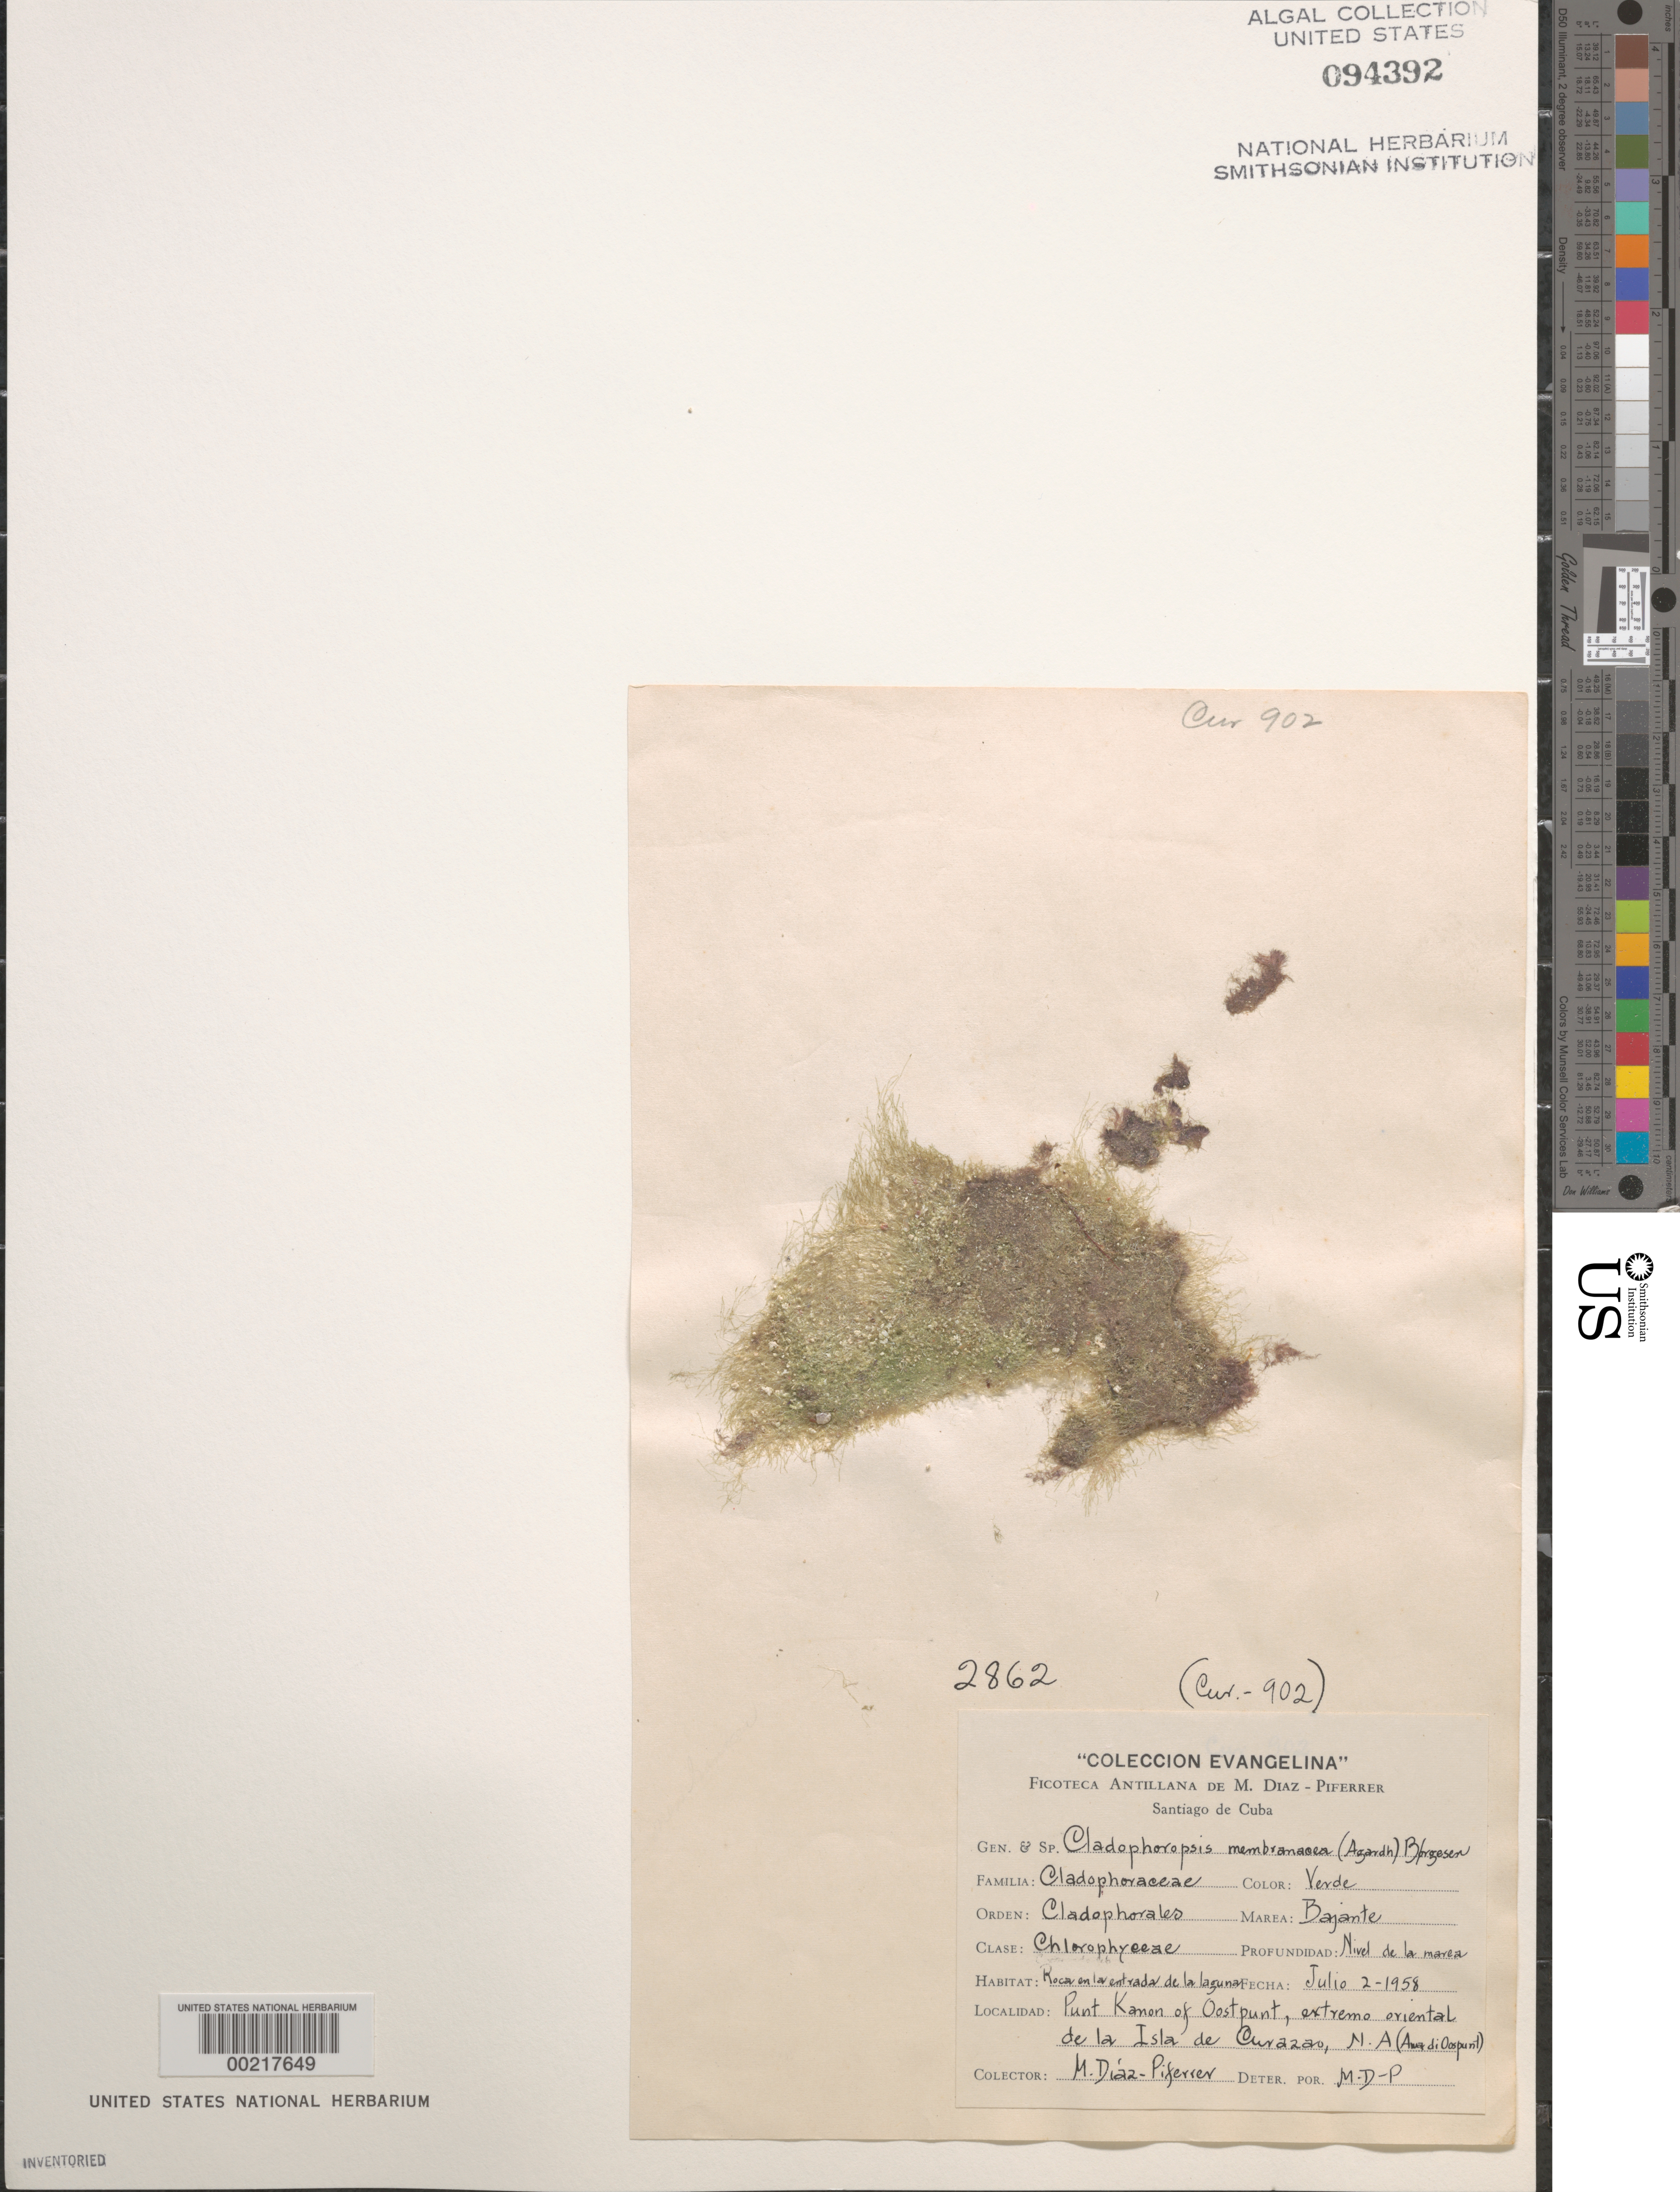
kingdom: Plantae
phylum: Chlorophyta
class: Ulvophyceae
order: Siphonocladales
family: Boodleaceae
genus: Cladophoropsis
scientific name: Cladophoropsis membranacea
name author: (Hofman-Bang) Børgesen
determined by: Diaz-Piferrer, M.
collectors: M. Diaz-Piferrer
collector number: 2862 & CUR. 902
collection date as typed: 02 Jul 1958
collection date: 1958-07-02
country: Curaçao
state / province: ABC Islands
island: Curaçao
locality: Punt Kanon, Oostpunt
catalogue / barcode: US 94392